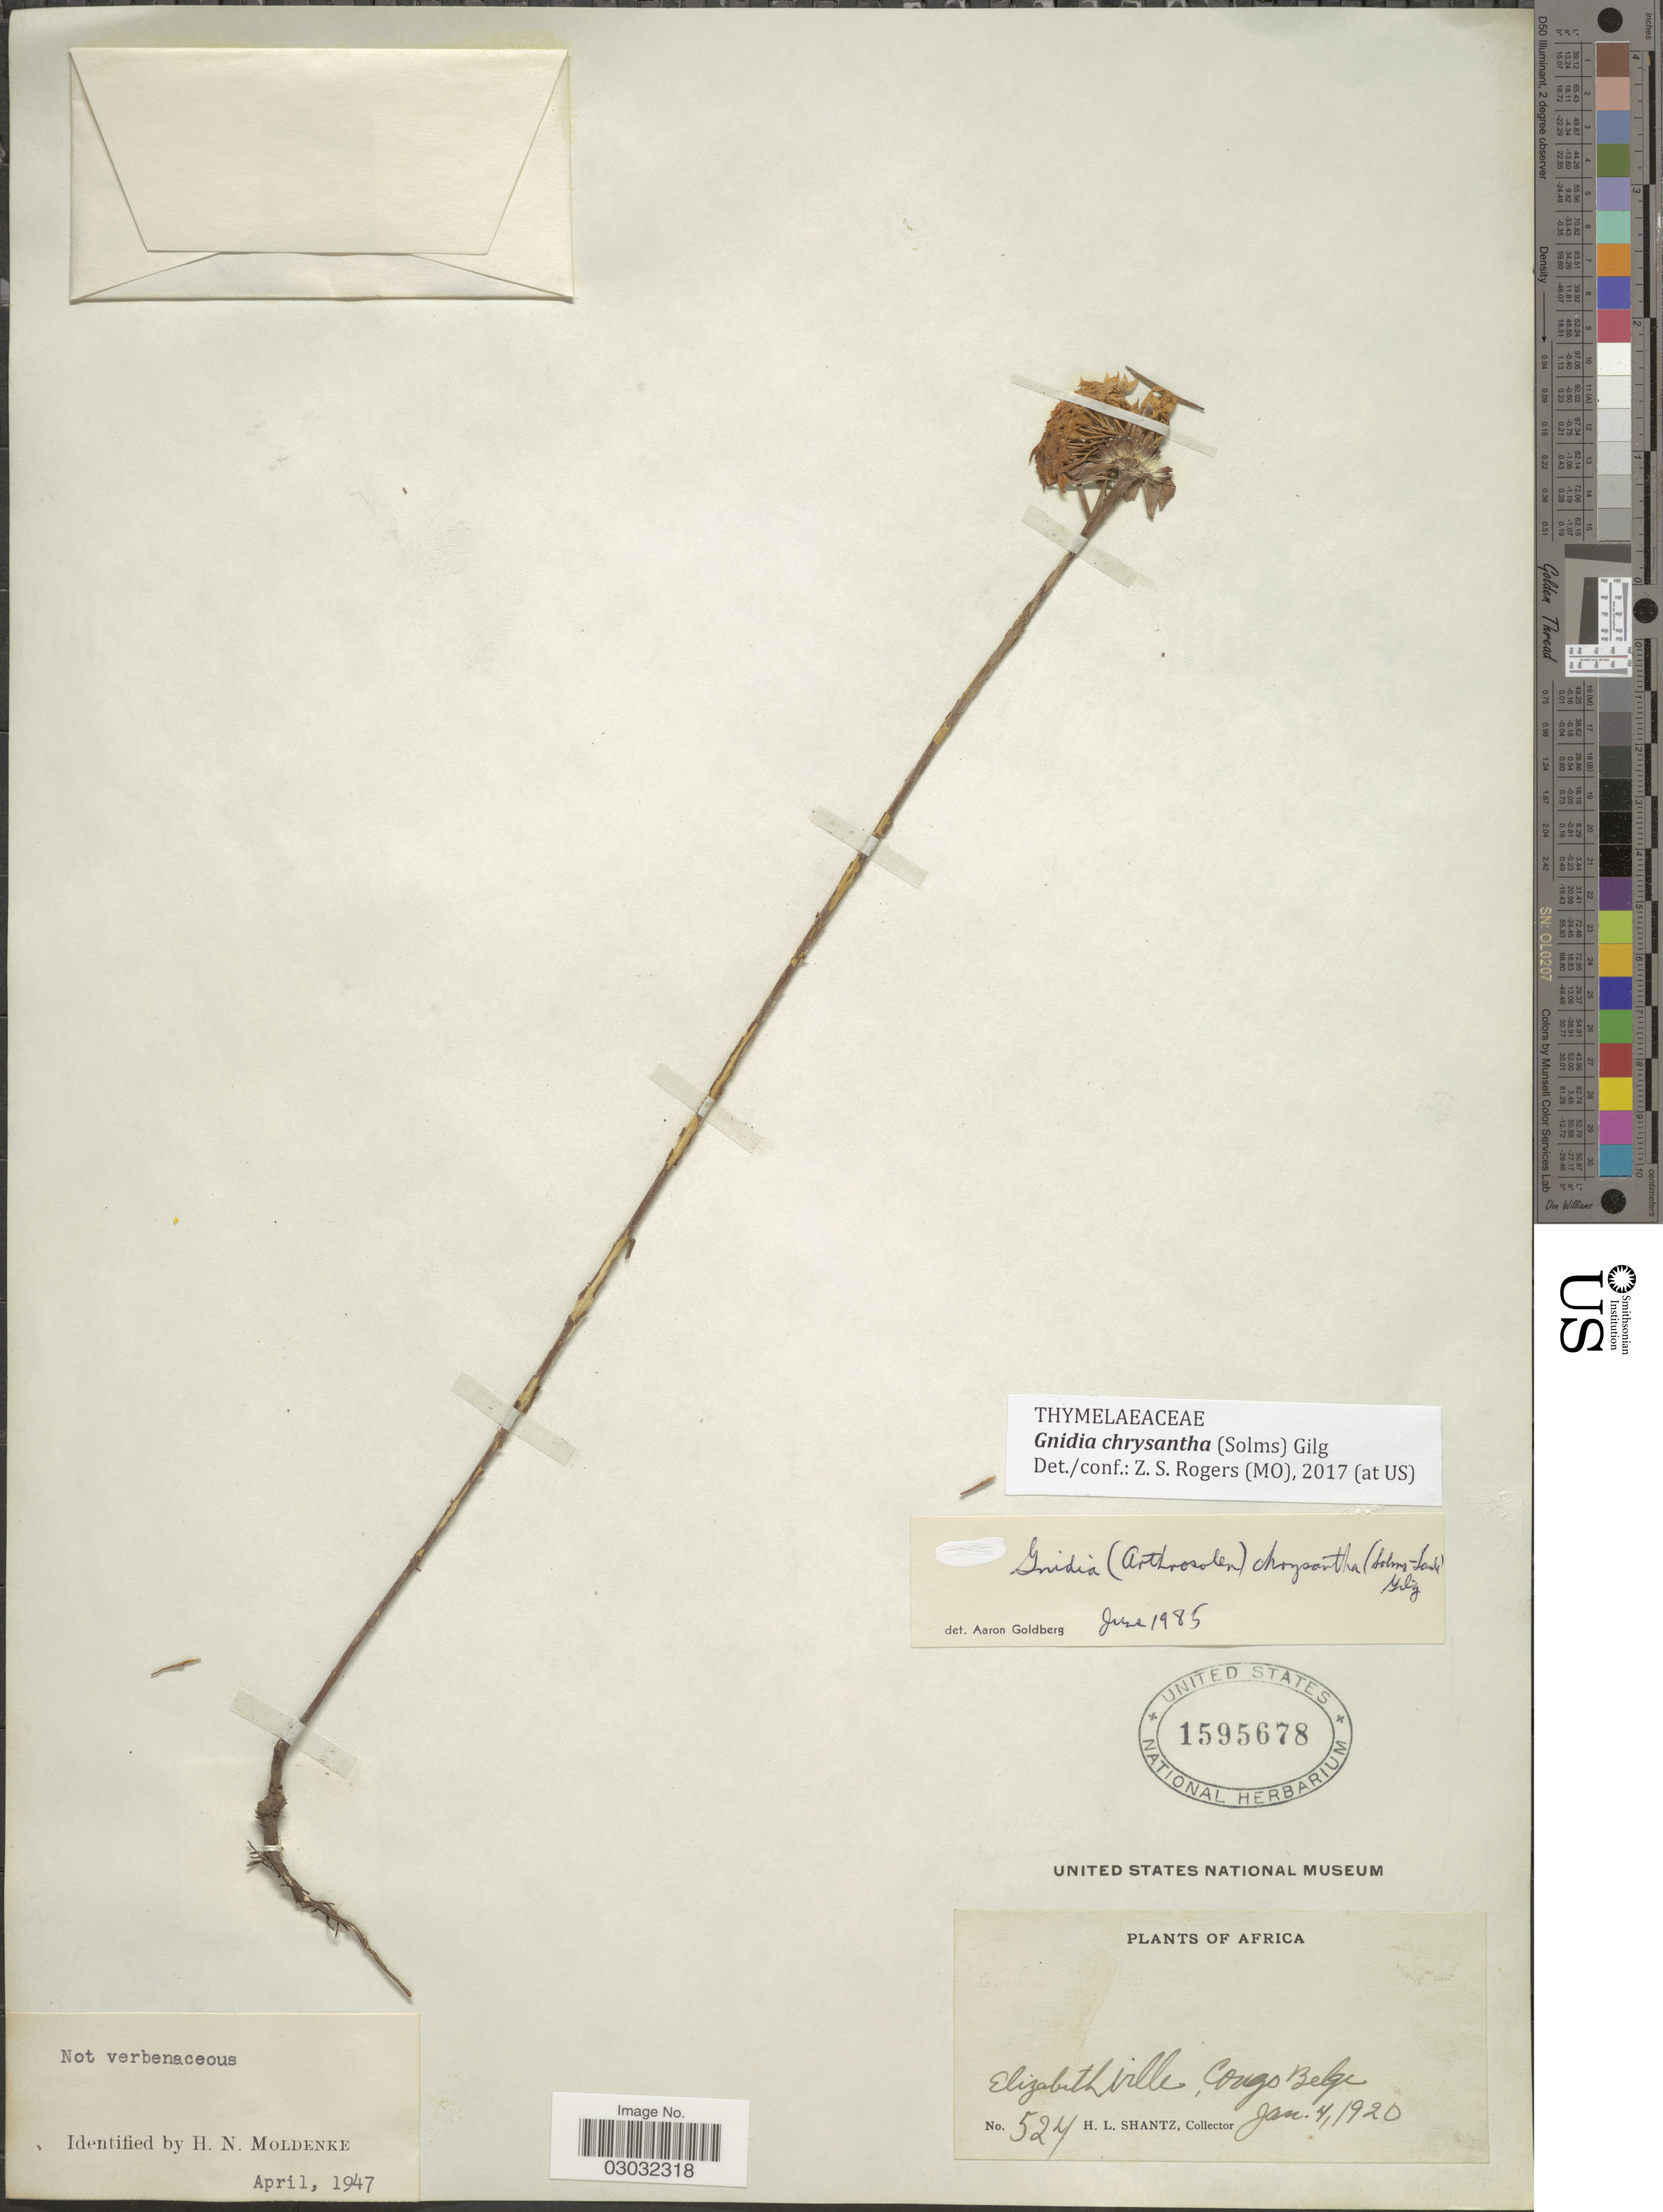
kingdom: Plantae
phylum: Tracheophyta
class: Magnoliopsida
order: Malvales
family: Thymelaeaceae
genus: Lasiosiphon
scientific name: Lasiosiphon chrysnathus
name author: (Solms ex Schweinf.) Olaniyan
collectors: H. Shantz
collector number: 524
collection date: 1920-01-04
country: Congo, Democratic Republic of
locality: Elizabethville, Congo Belge.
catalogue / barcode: US 1595678